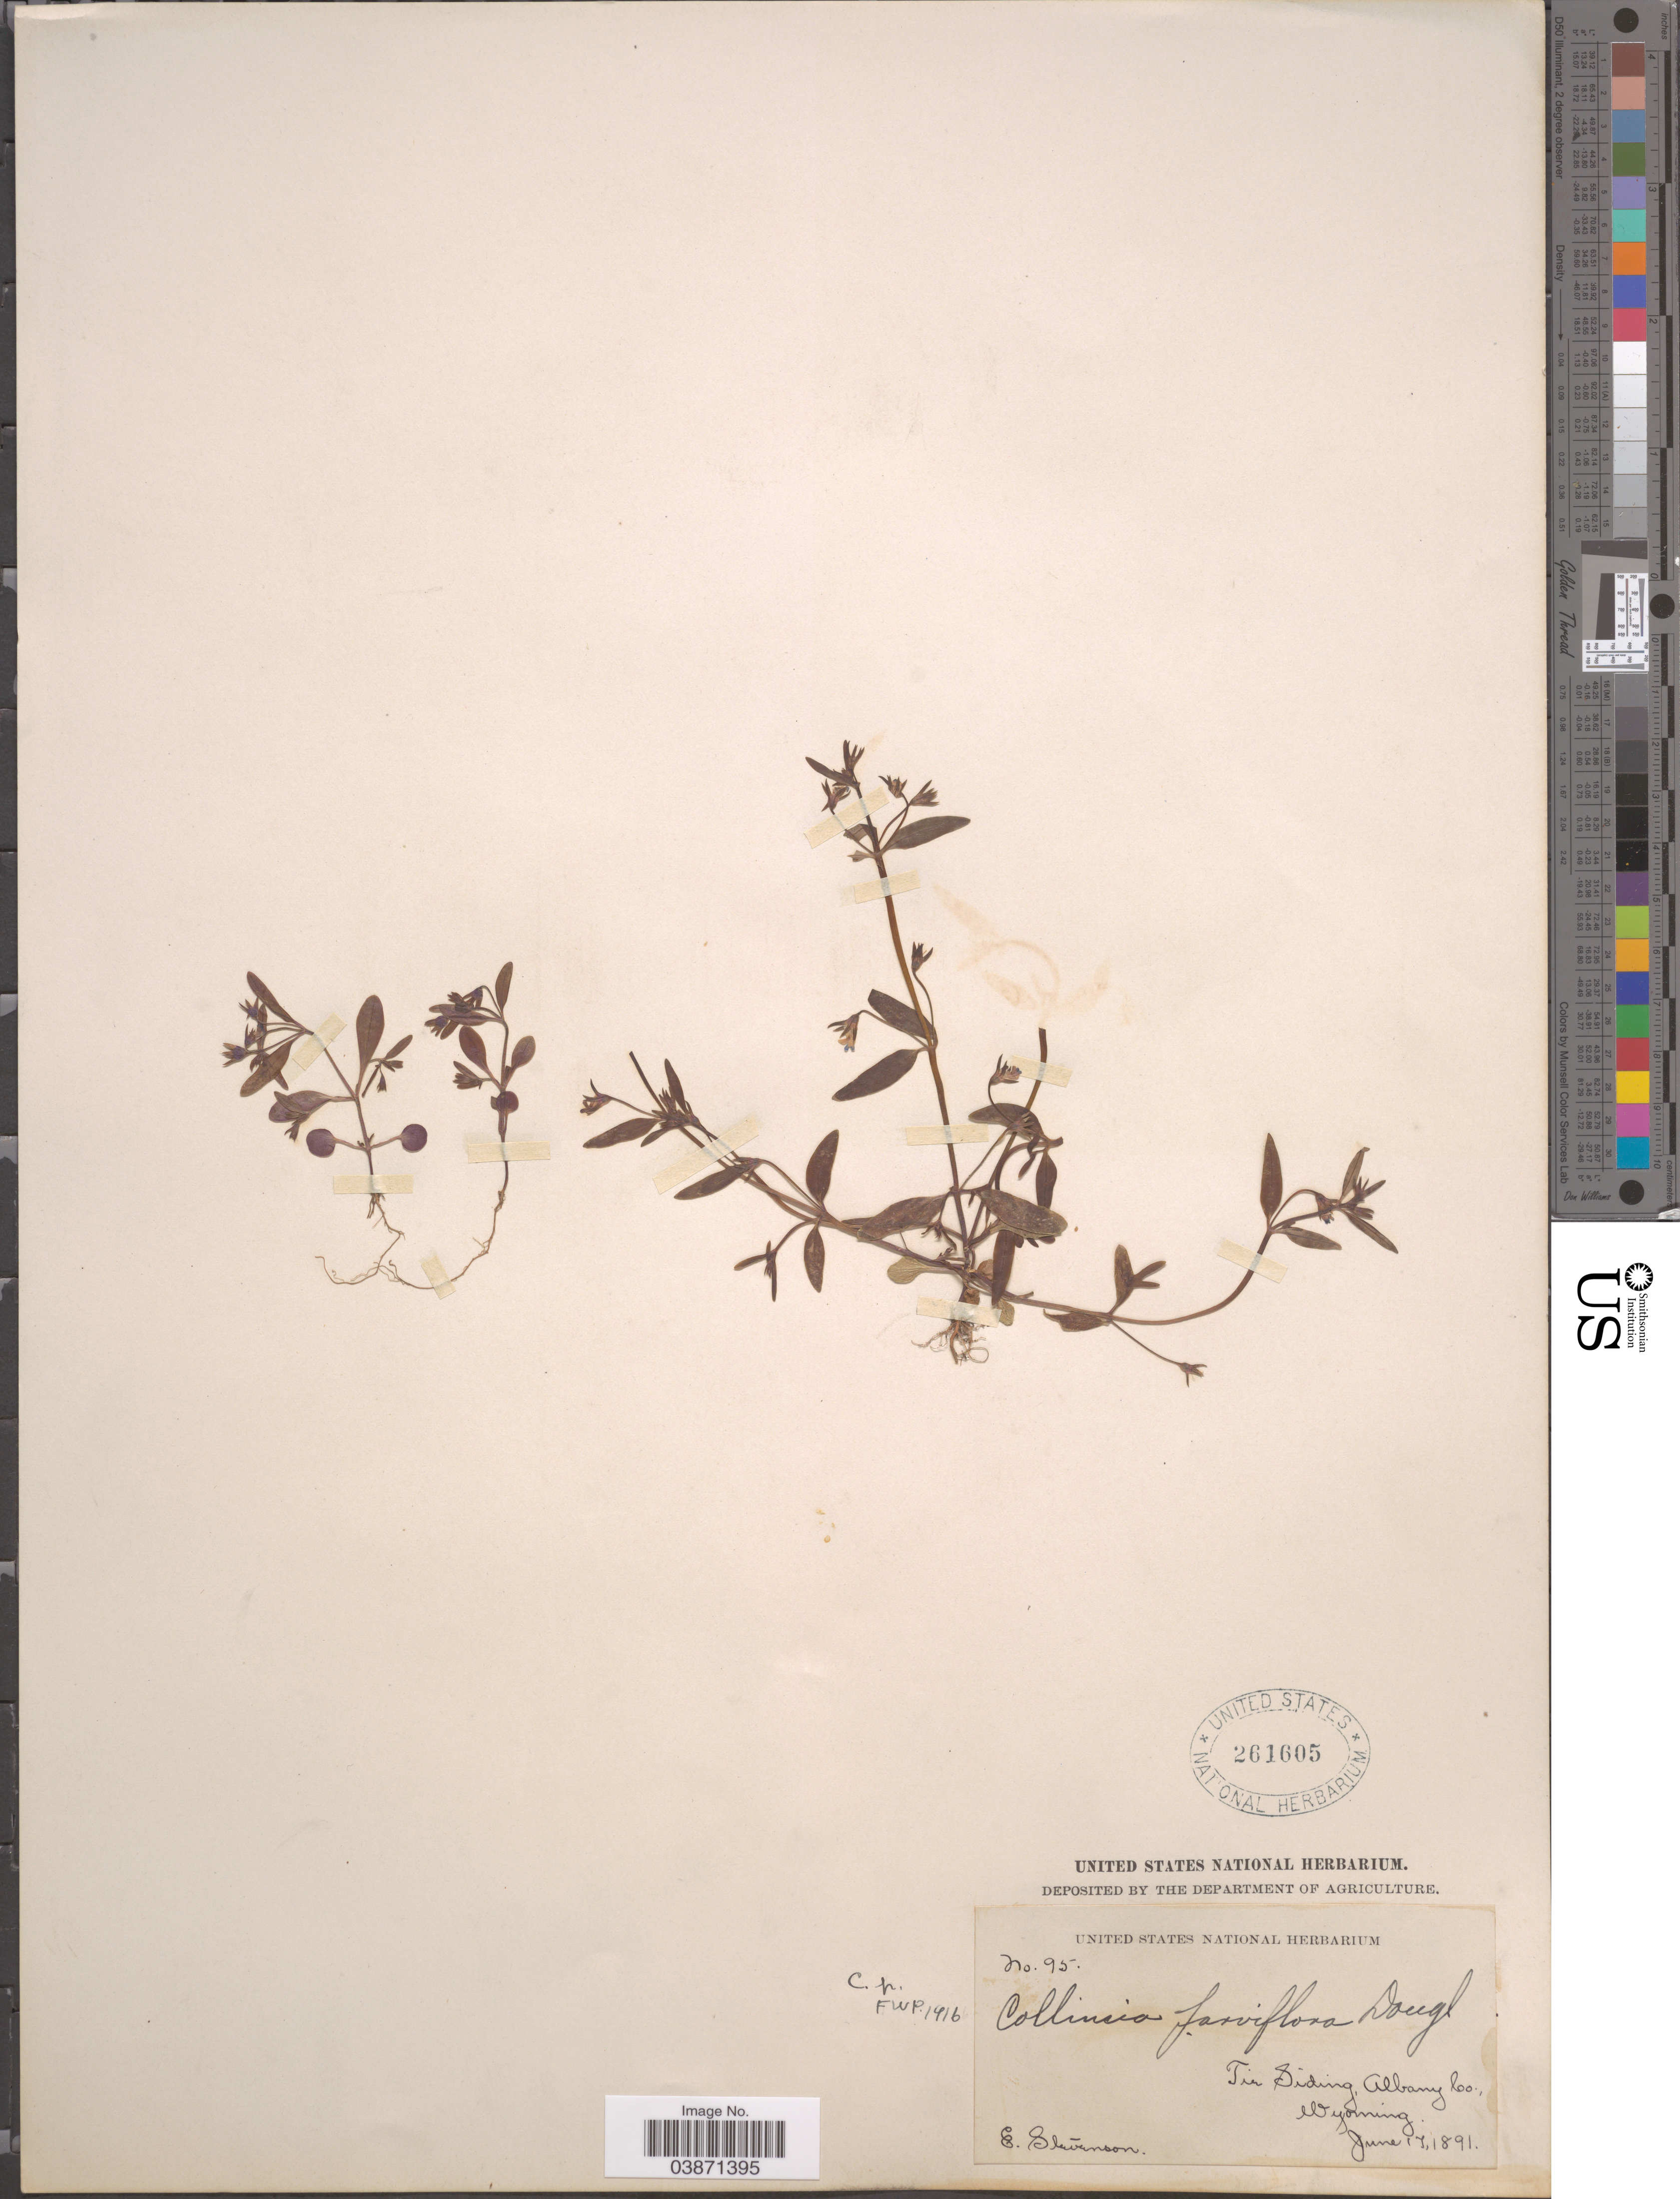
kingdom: Plantae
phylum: Tracheophyta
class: Magnoliopsida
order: Lamiales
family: Plantaginaceae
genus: Collinsia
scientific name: Collinsia parviflora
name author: Douglas ex Lindl.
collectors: E. Stevenson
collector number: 95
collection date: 1891-06-17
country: United States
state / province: Wyoming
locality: Tie Siding, Albany Co.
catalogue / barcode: US 261605